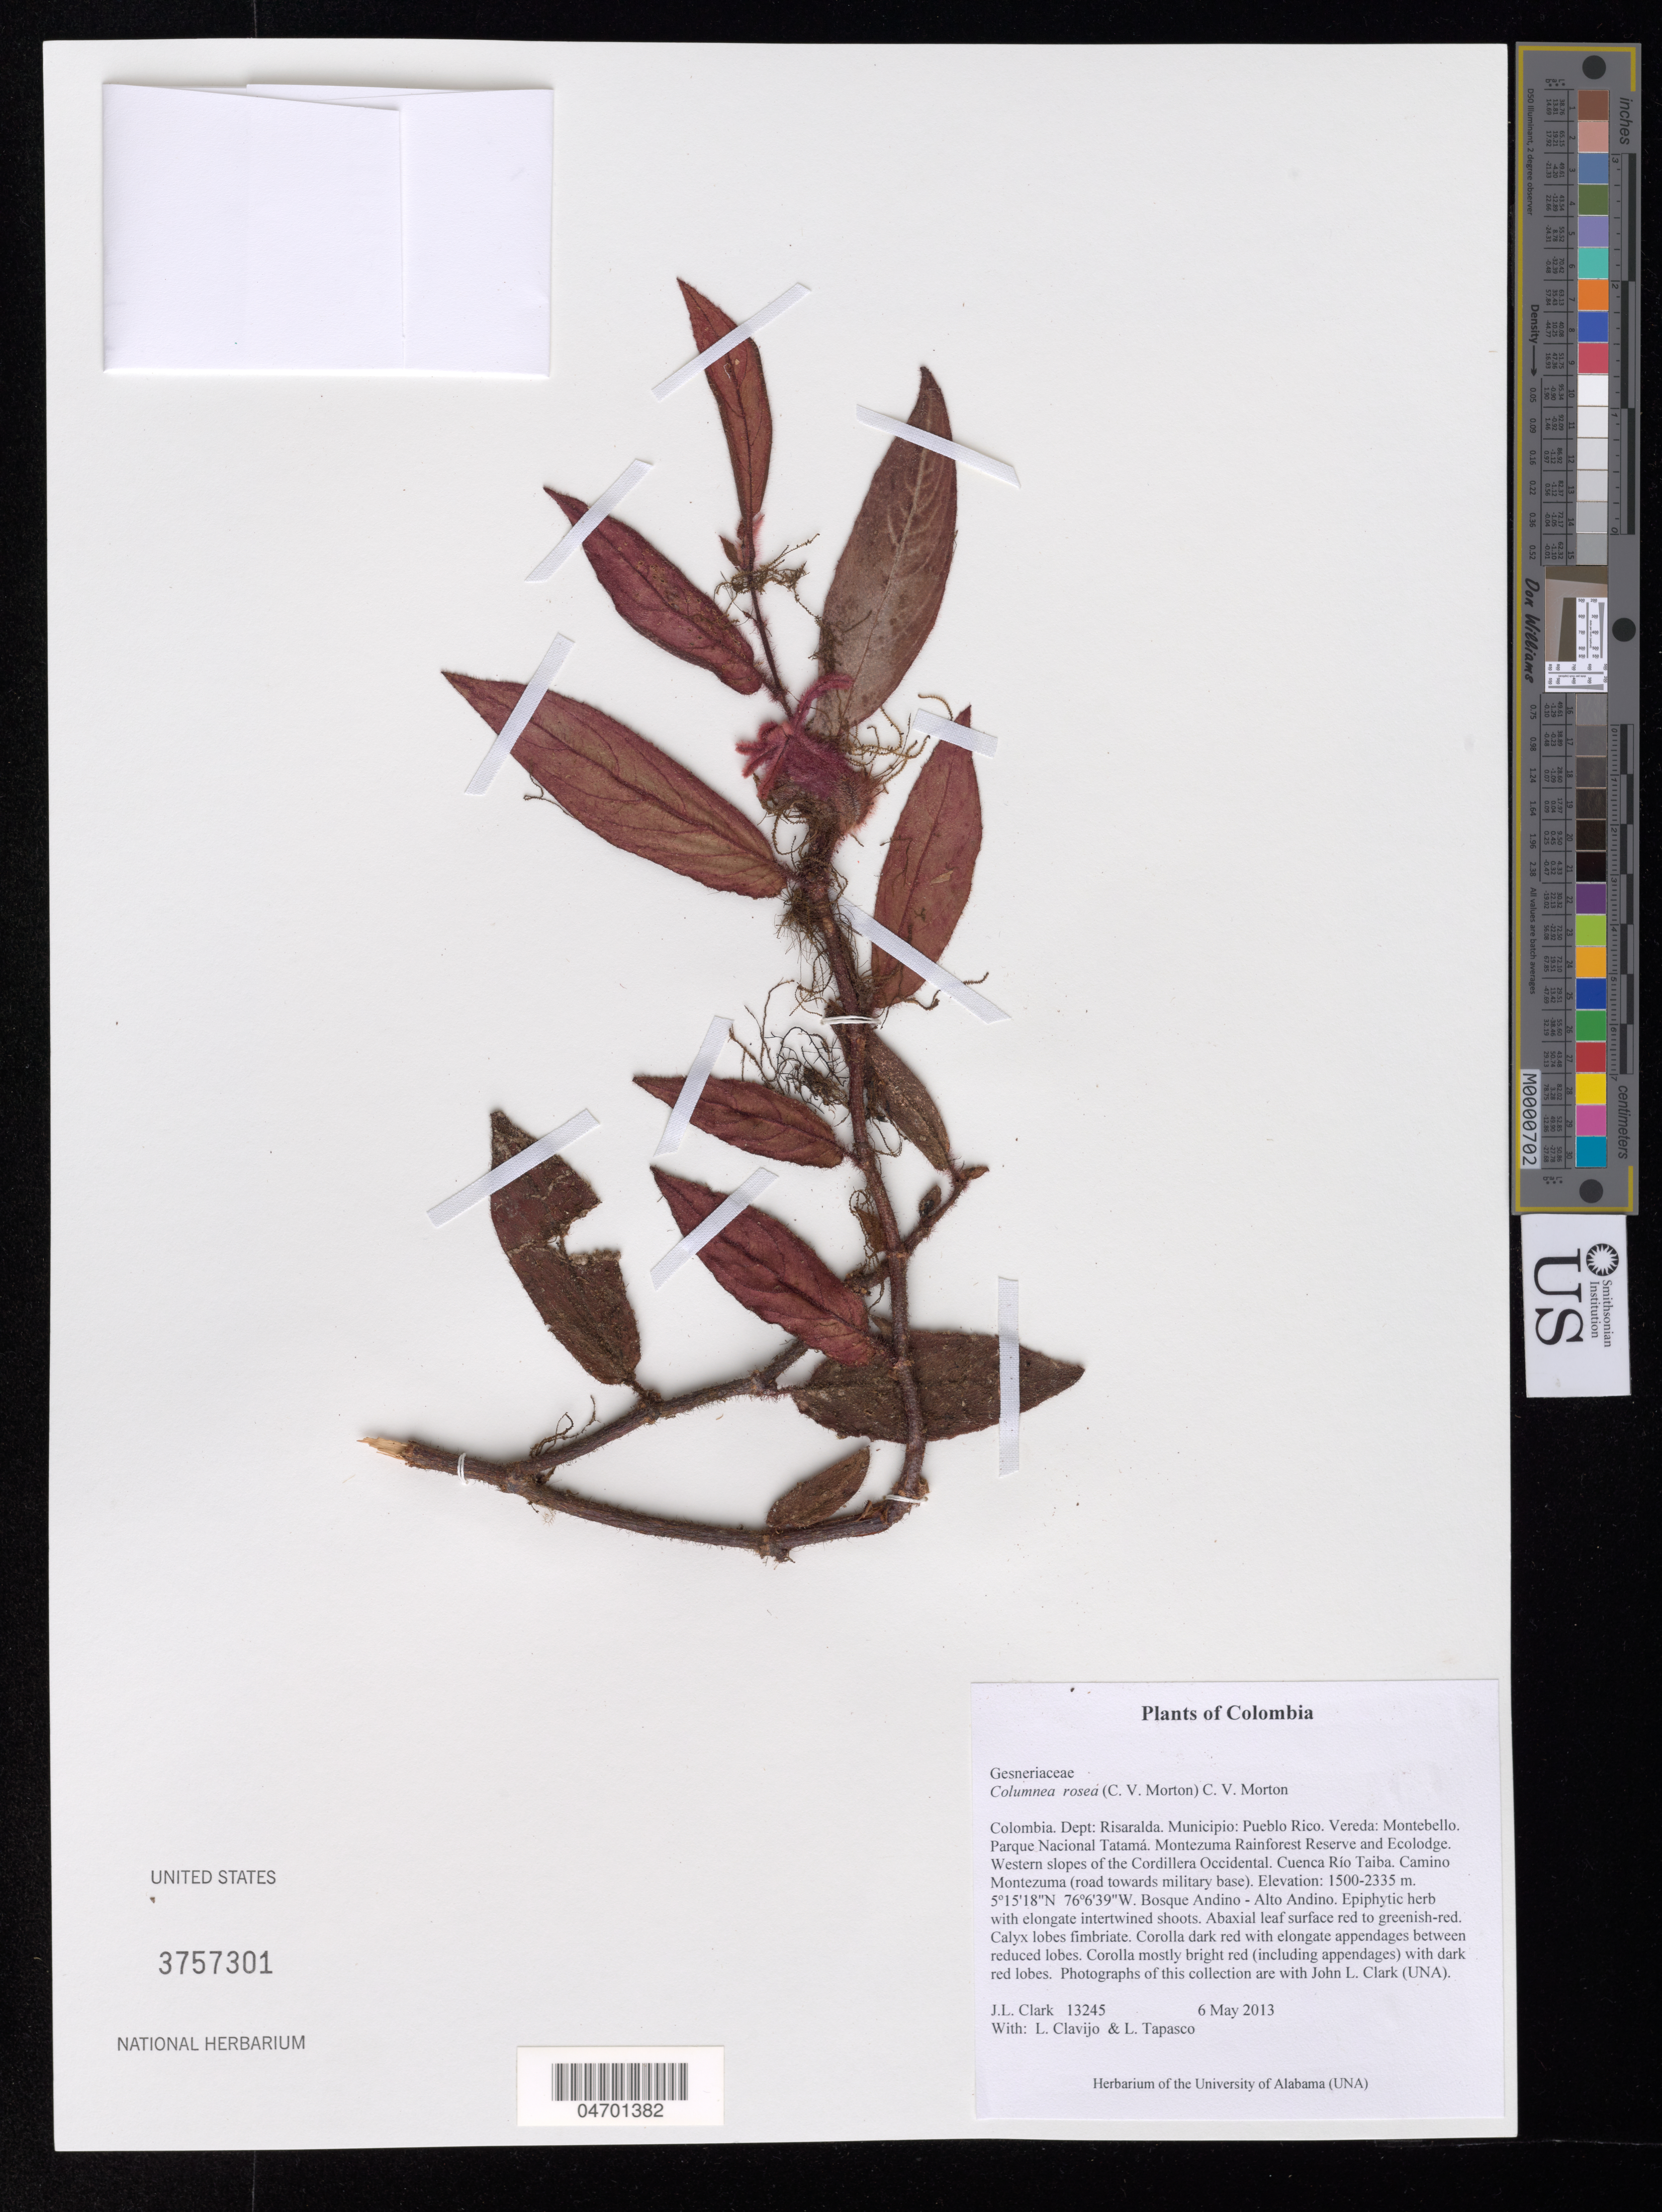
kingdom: Plantae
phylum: Tracheophyta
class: Magnoliopsida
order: Lamiales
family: Gesneriaceae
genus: Columnea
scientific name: Columnea rosea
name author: (C.V. Morton) C.V. Morton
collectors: J. L. Clark, L. Clavijo & D. Olstein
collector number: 13245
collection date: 2013-05-06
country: Colombia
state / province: Risaralda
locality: Dept: Risaralda. Municipio: Pueblo Rico. Vereda: Montebello. Parque Nacional Tatamá. Montezuma Rainforest Reserve and Ecolodge. Western slopes of the Cordillera Occidental. Cuenca Río Taiba. Camino Montezuma (road towards military base). Bosque Andino.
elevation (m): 1500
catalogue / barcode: US 3757301